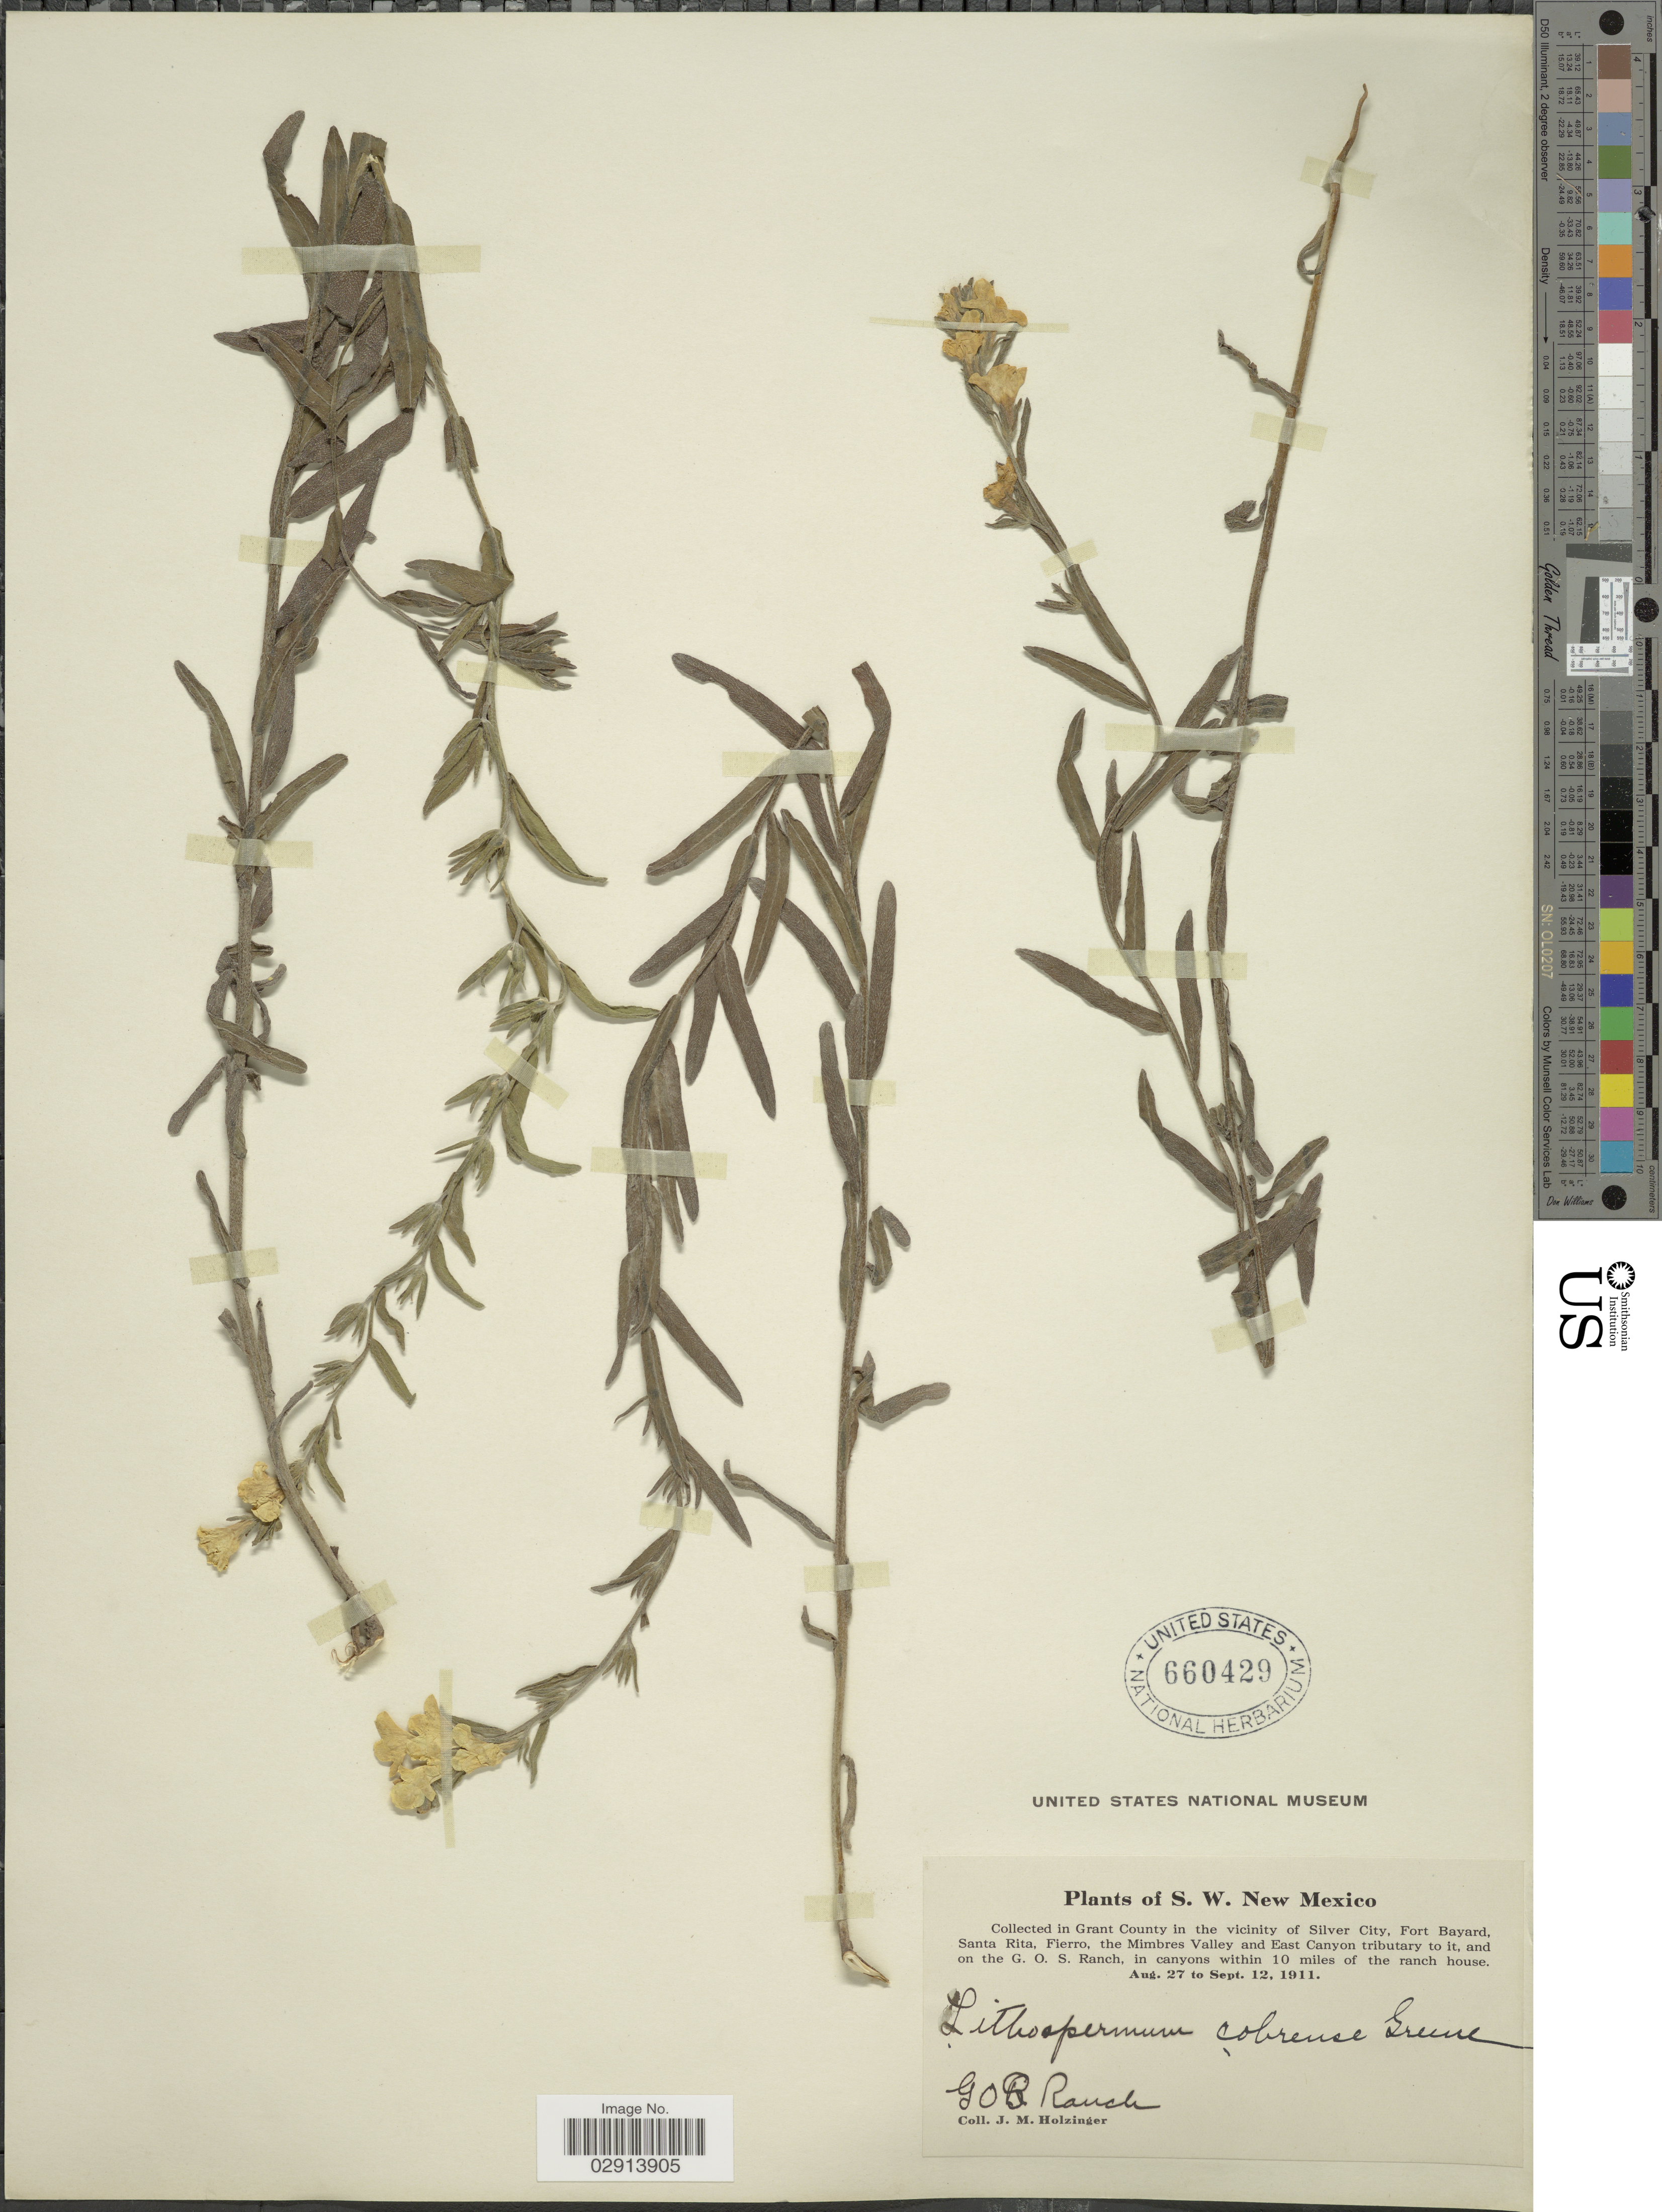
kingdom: Plantae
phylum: Tracheophyta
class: Magnoliopsida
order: Boraginales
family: Boraginaceae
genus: Lithospermum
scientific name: Lithospermum cobrense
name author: Greene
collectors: J. M. Holzinger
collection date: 1911-08-27/1911-09-12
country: United States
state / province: New Mexico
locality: S.W. New Mexico. Grant County in the vicinity of Silver City, Fort bayard, Santa Rita Fierro, the Mimbres Valley and East Canyon tributary to it, and on the G.O.S. Ranch, in canyons within 10 miles of the ranch house. G.O.S. Ranch.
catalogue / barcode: US 660429